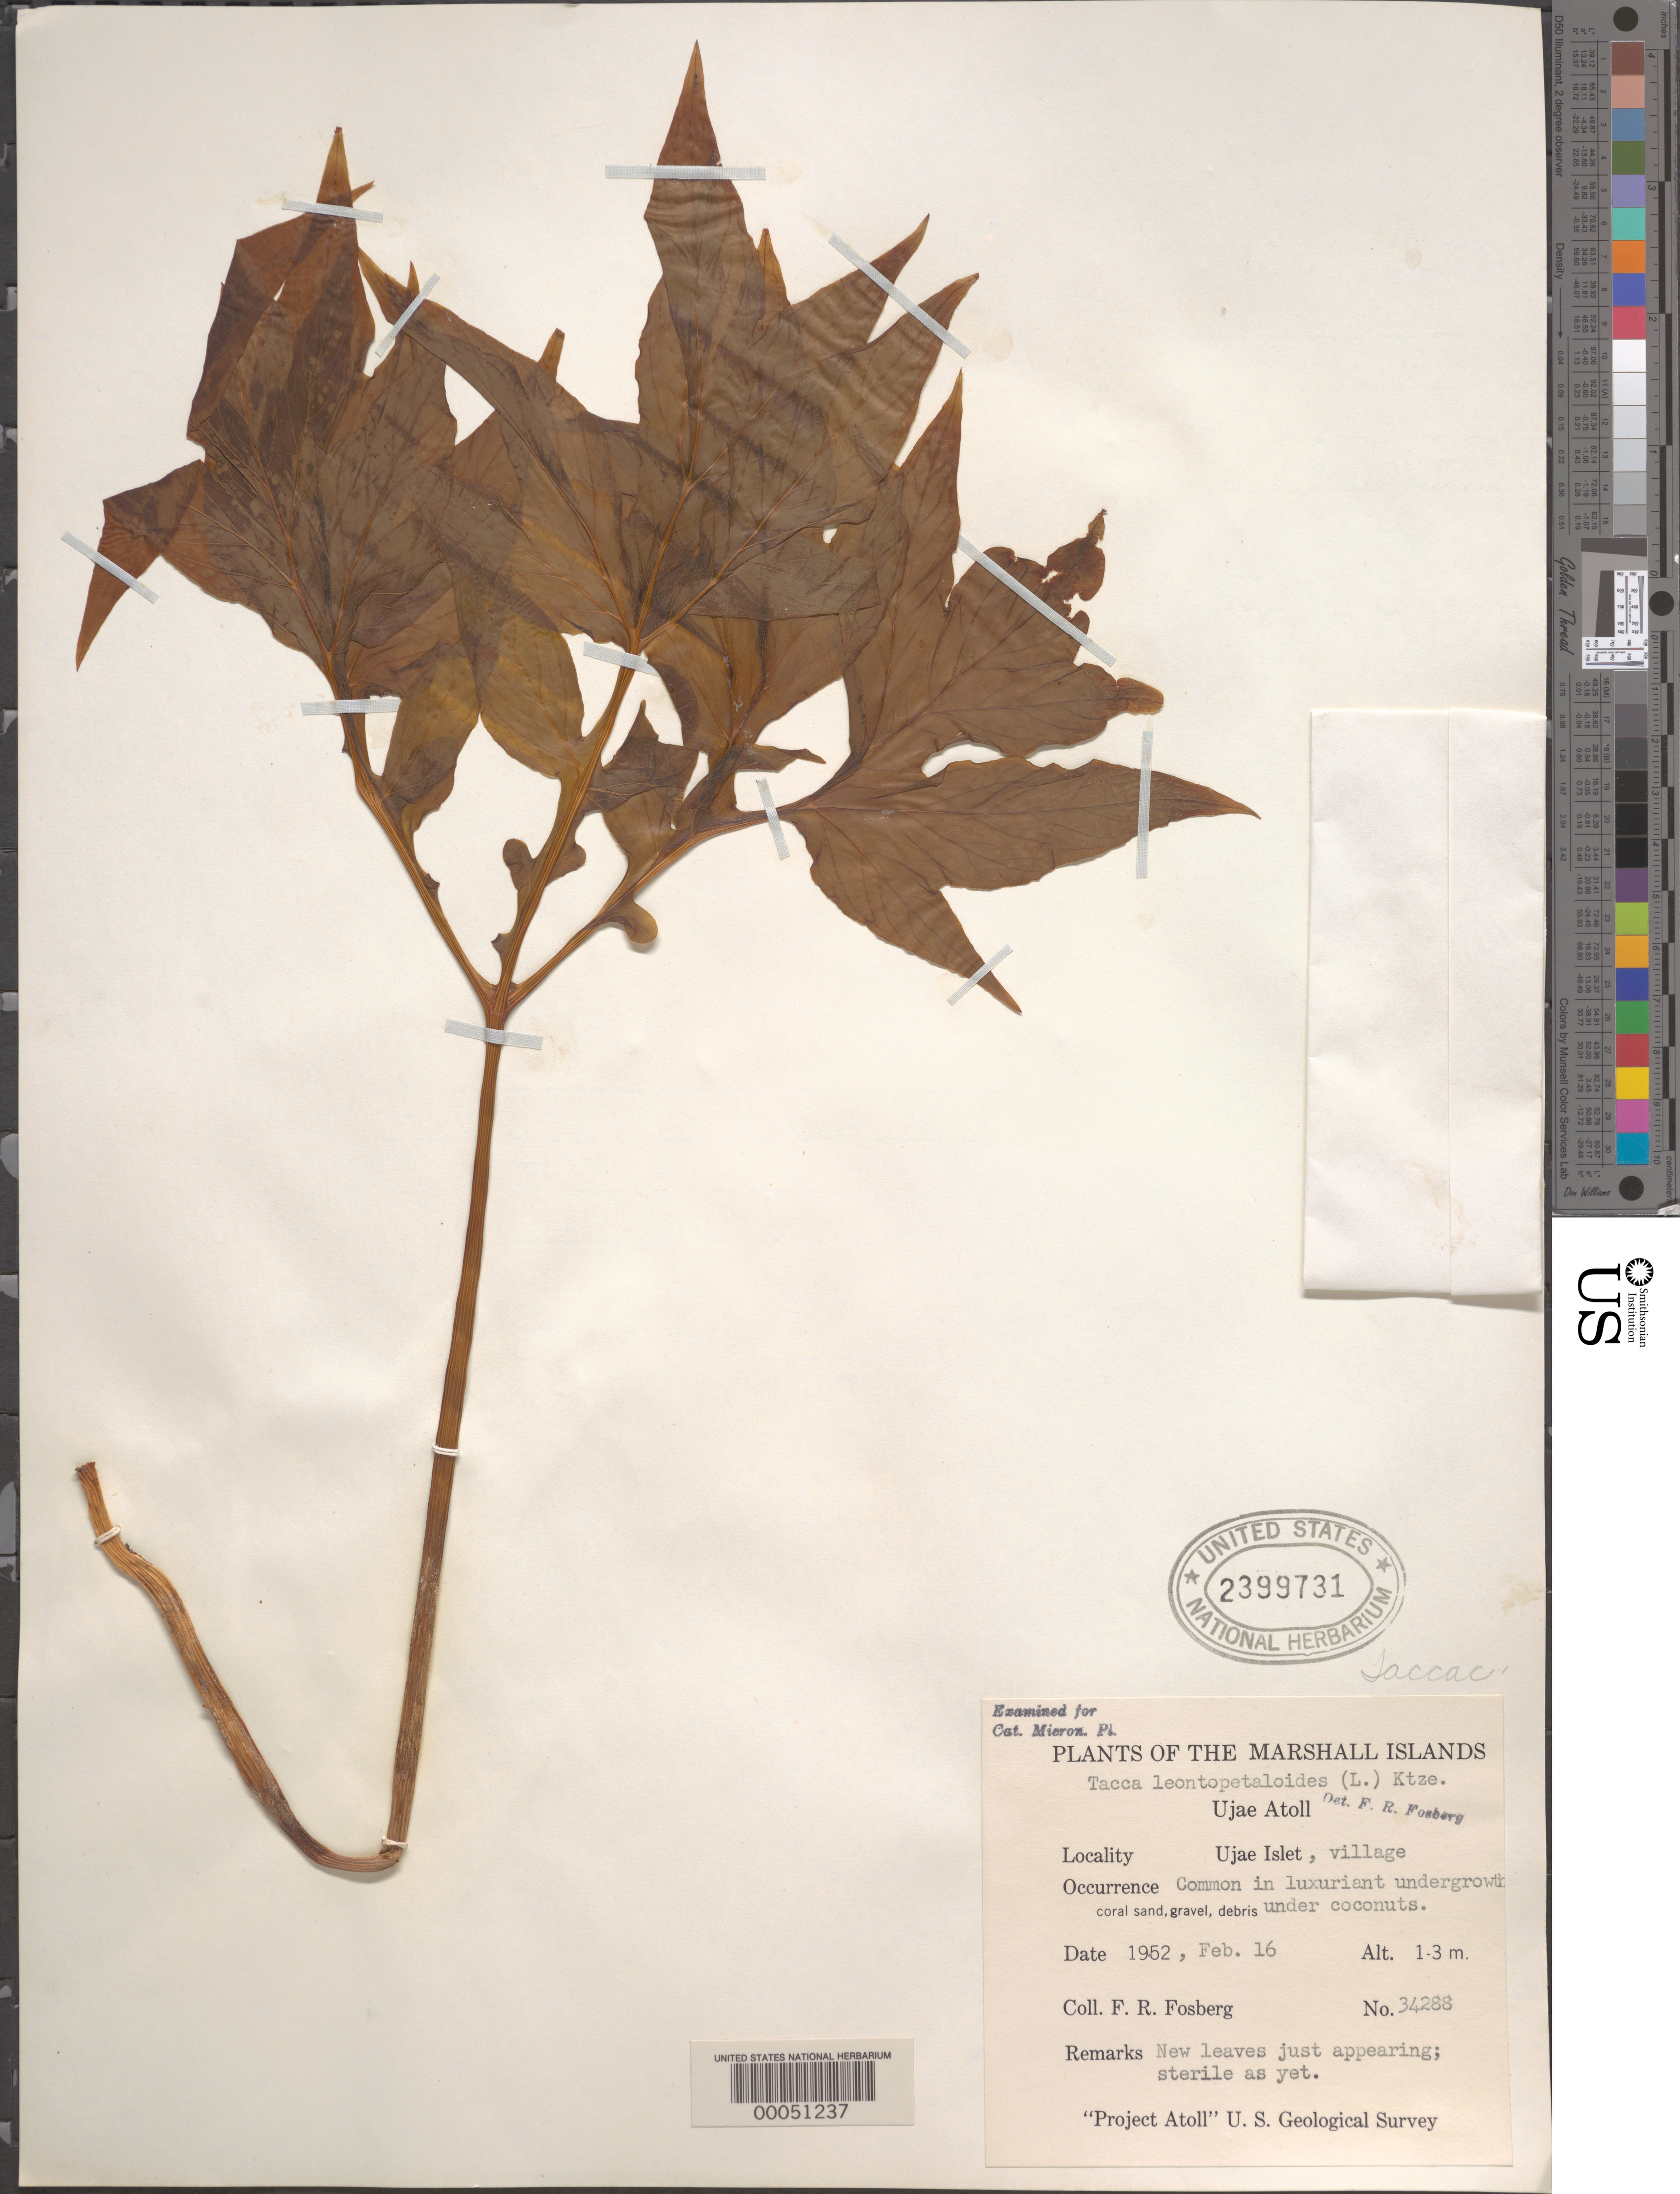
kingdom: Plantae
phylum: Tracheophyta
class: Liliopsida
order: Dioscoreales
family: Dioscoreaceae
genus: Tacca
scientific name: Tacca leontopetaloides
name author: (L.) Kuntze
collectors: F. R. Fosberg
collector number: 34288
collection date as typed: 16 Feb 1952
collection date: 1952-02-16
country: Marshall Islands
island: Ujae Atoll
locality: Ujae Islet, village.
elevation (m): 1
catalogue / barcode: US 2399731